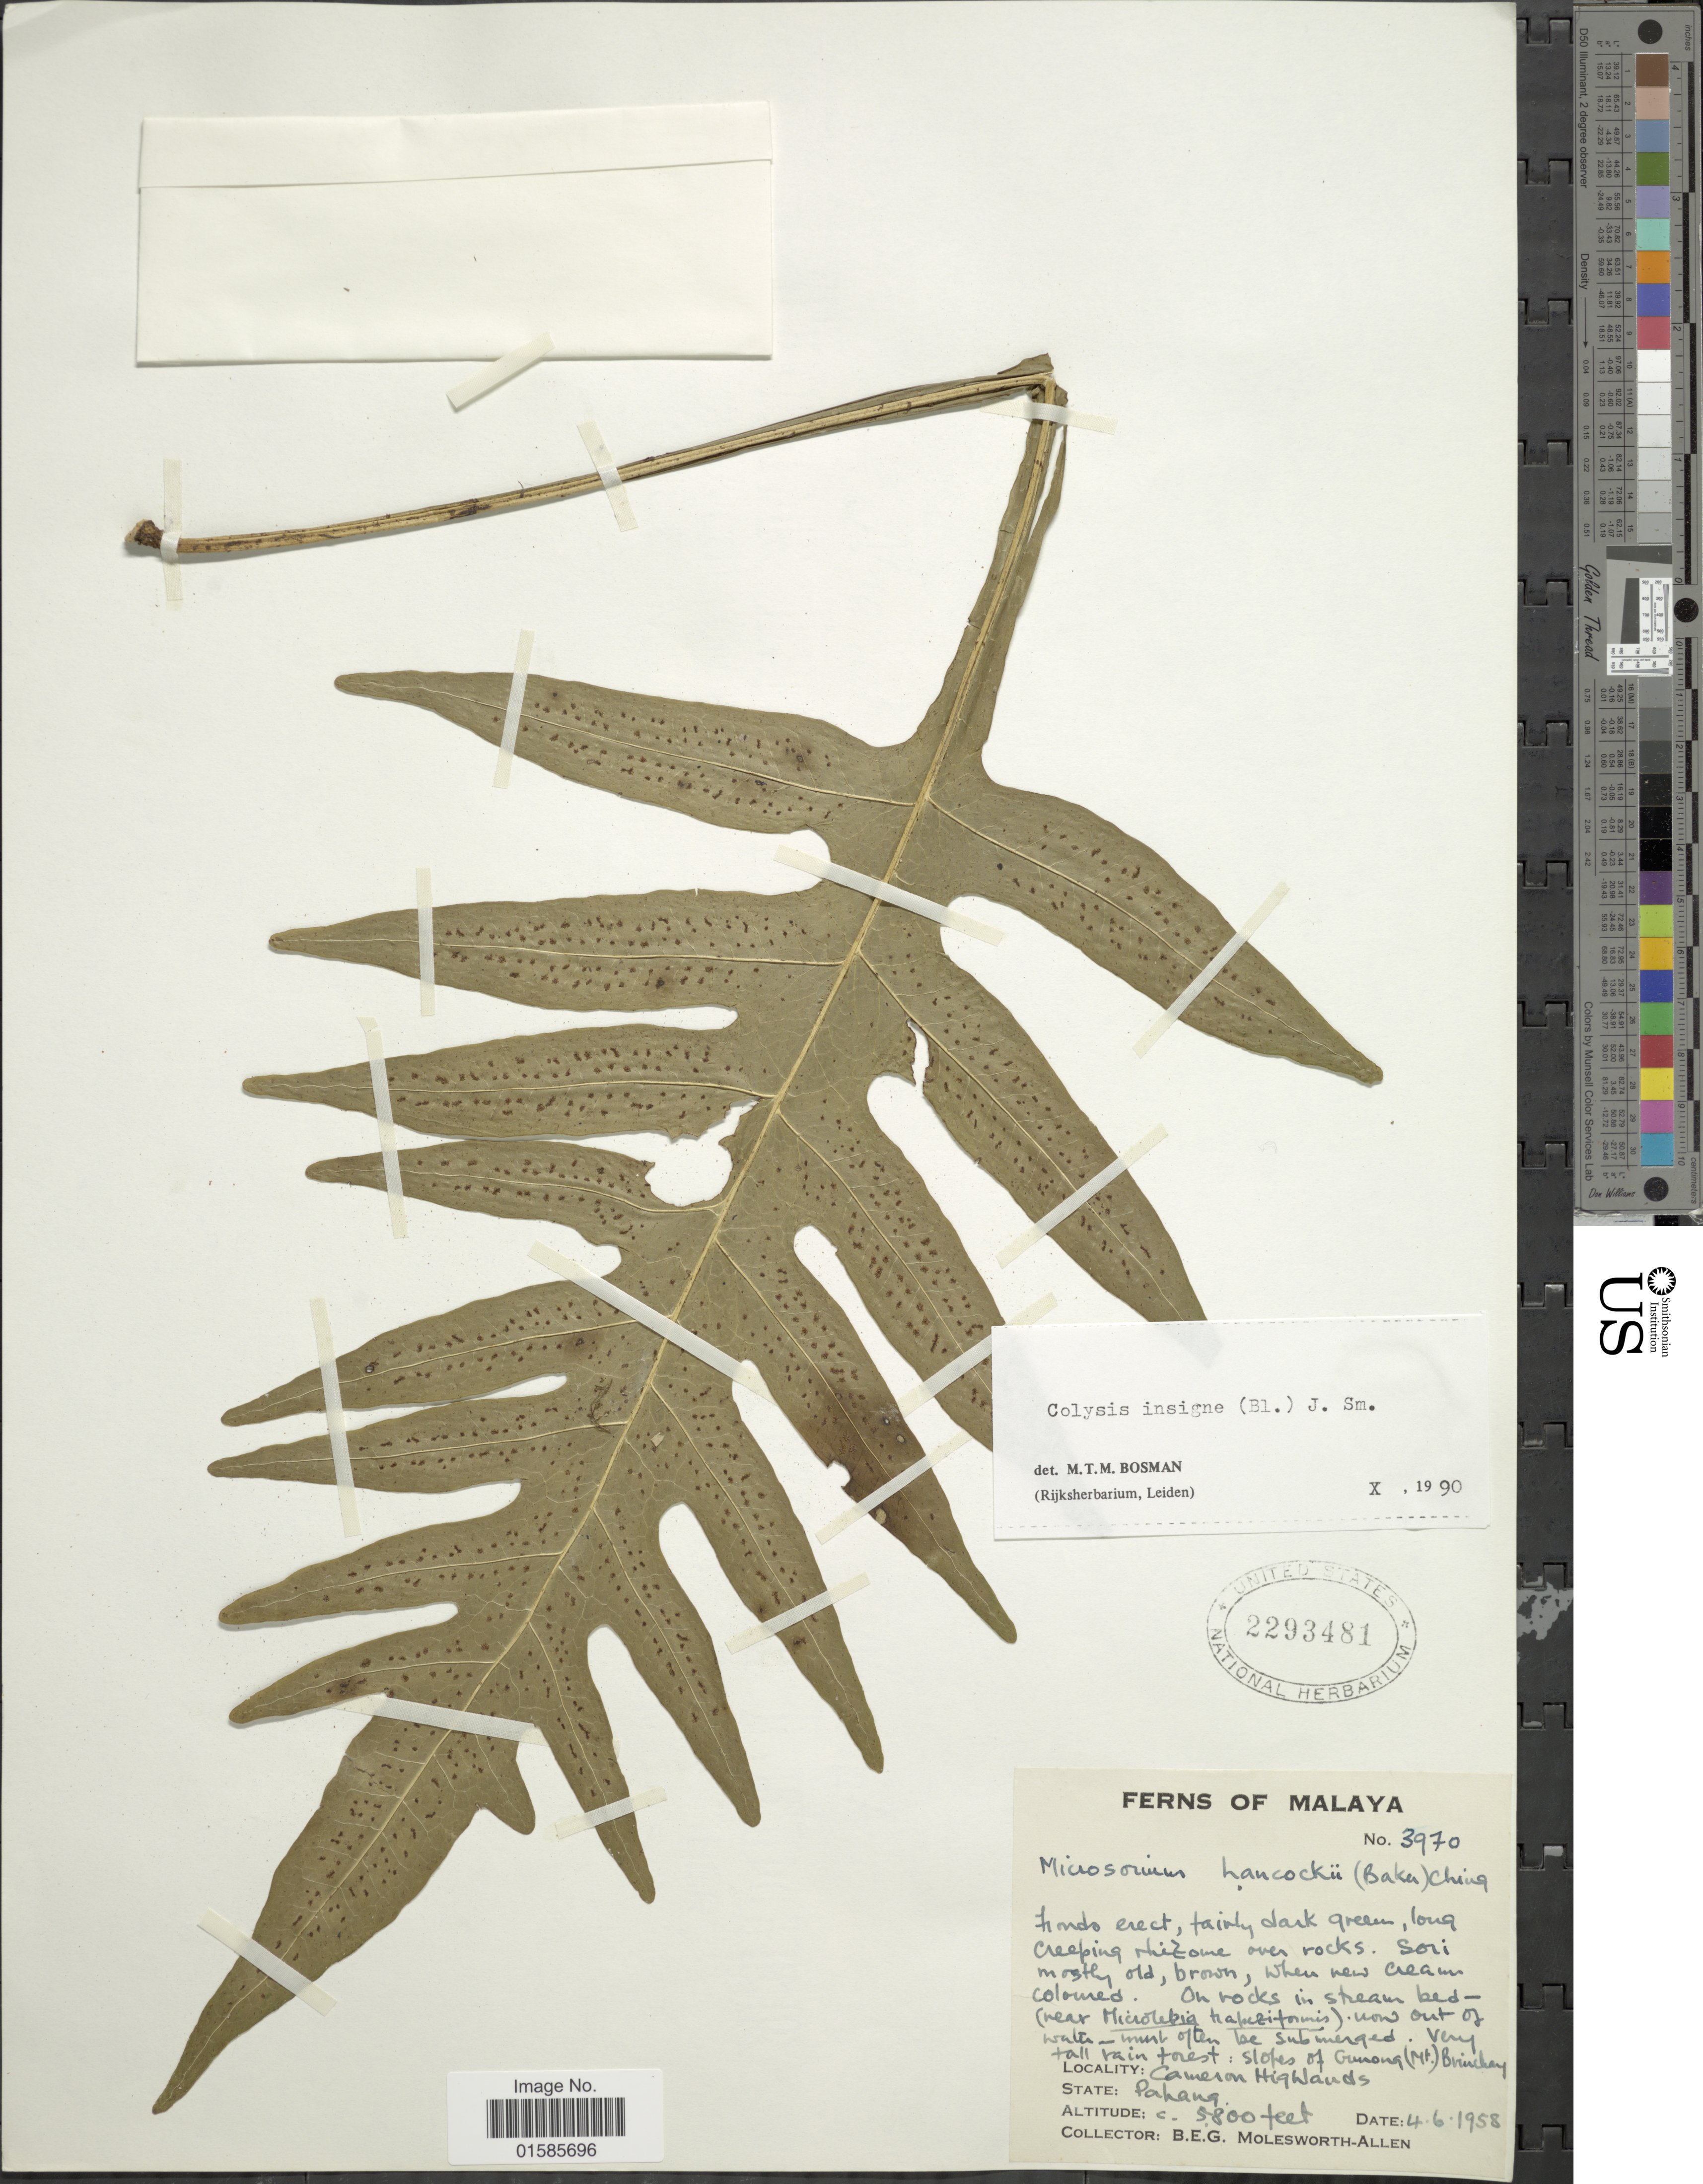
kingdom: Plantae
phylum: Tracheophyta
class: Polypodiopsida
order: Polypodiales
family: Polypodiaceae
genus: Microsorum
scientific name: Microsorum insigne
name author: (Blume) Copel.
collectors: B. E. G. Molesworth-Allen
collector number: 3970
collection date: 1958-06-04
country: Malaysia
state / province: Pahang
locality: Slopes of Gunong (Mt.) Brinchay, Cameron Highlands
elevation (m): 1768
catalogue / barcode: US 2293481